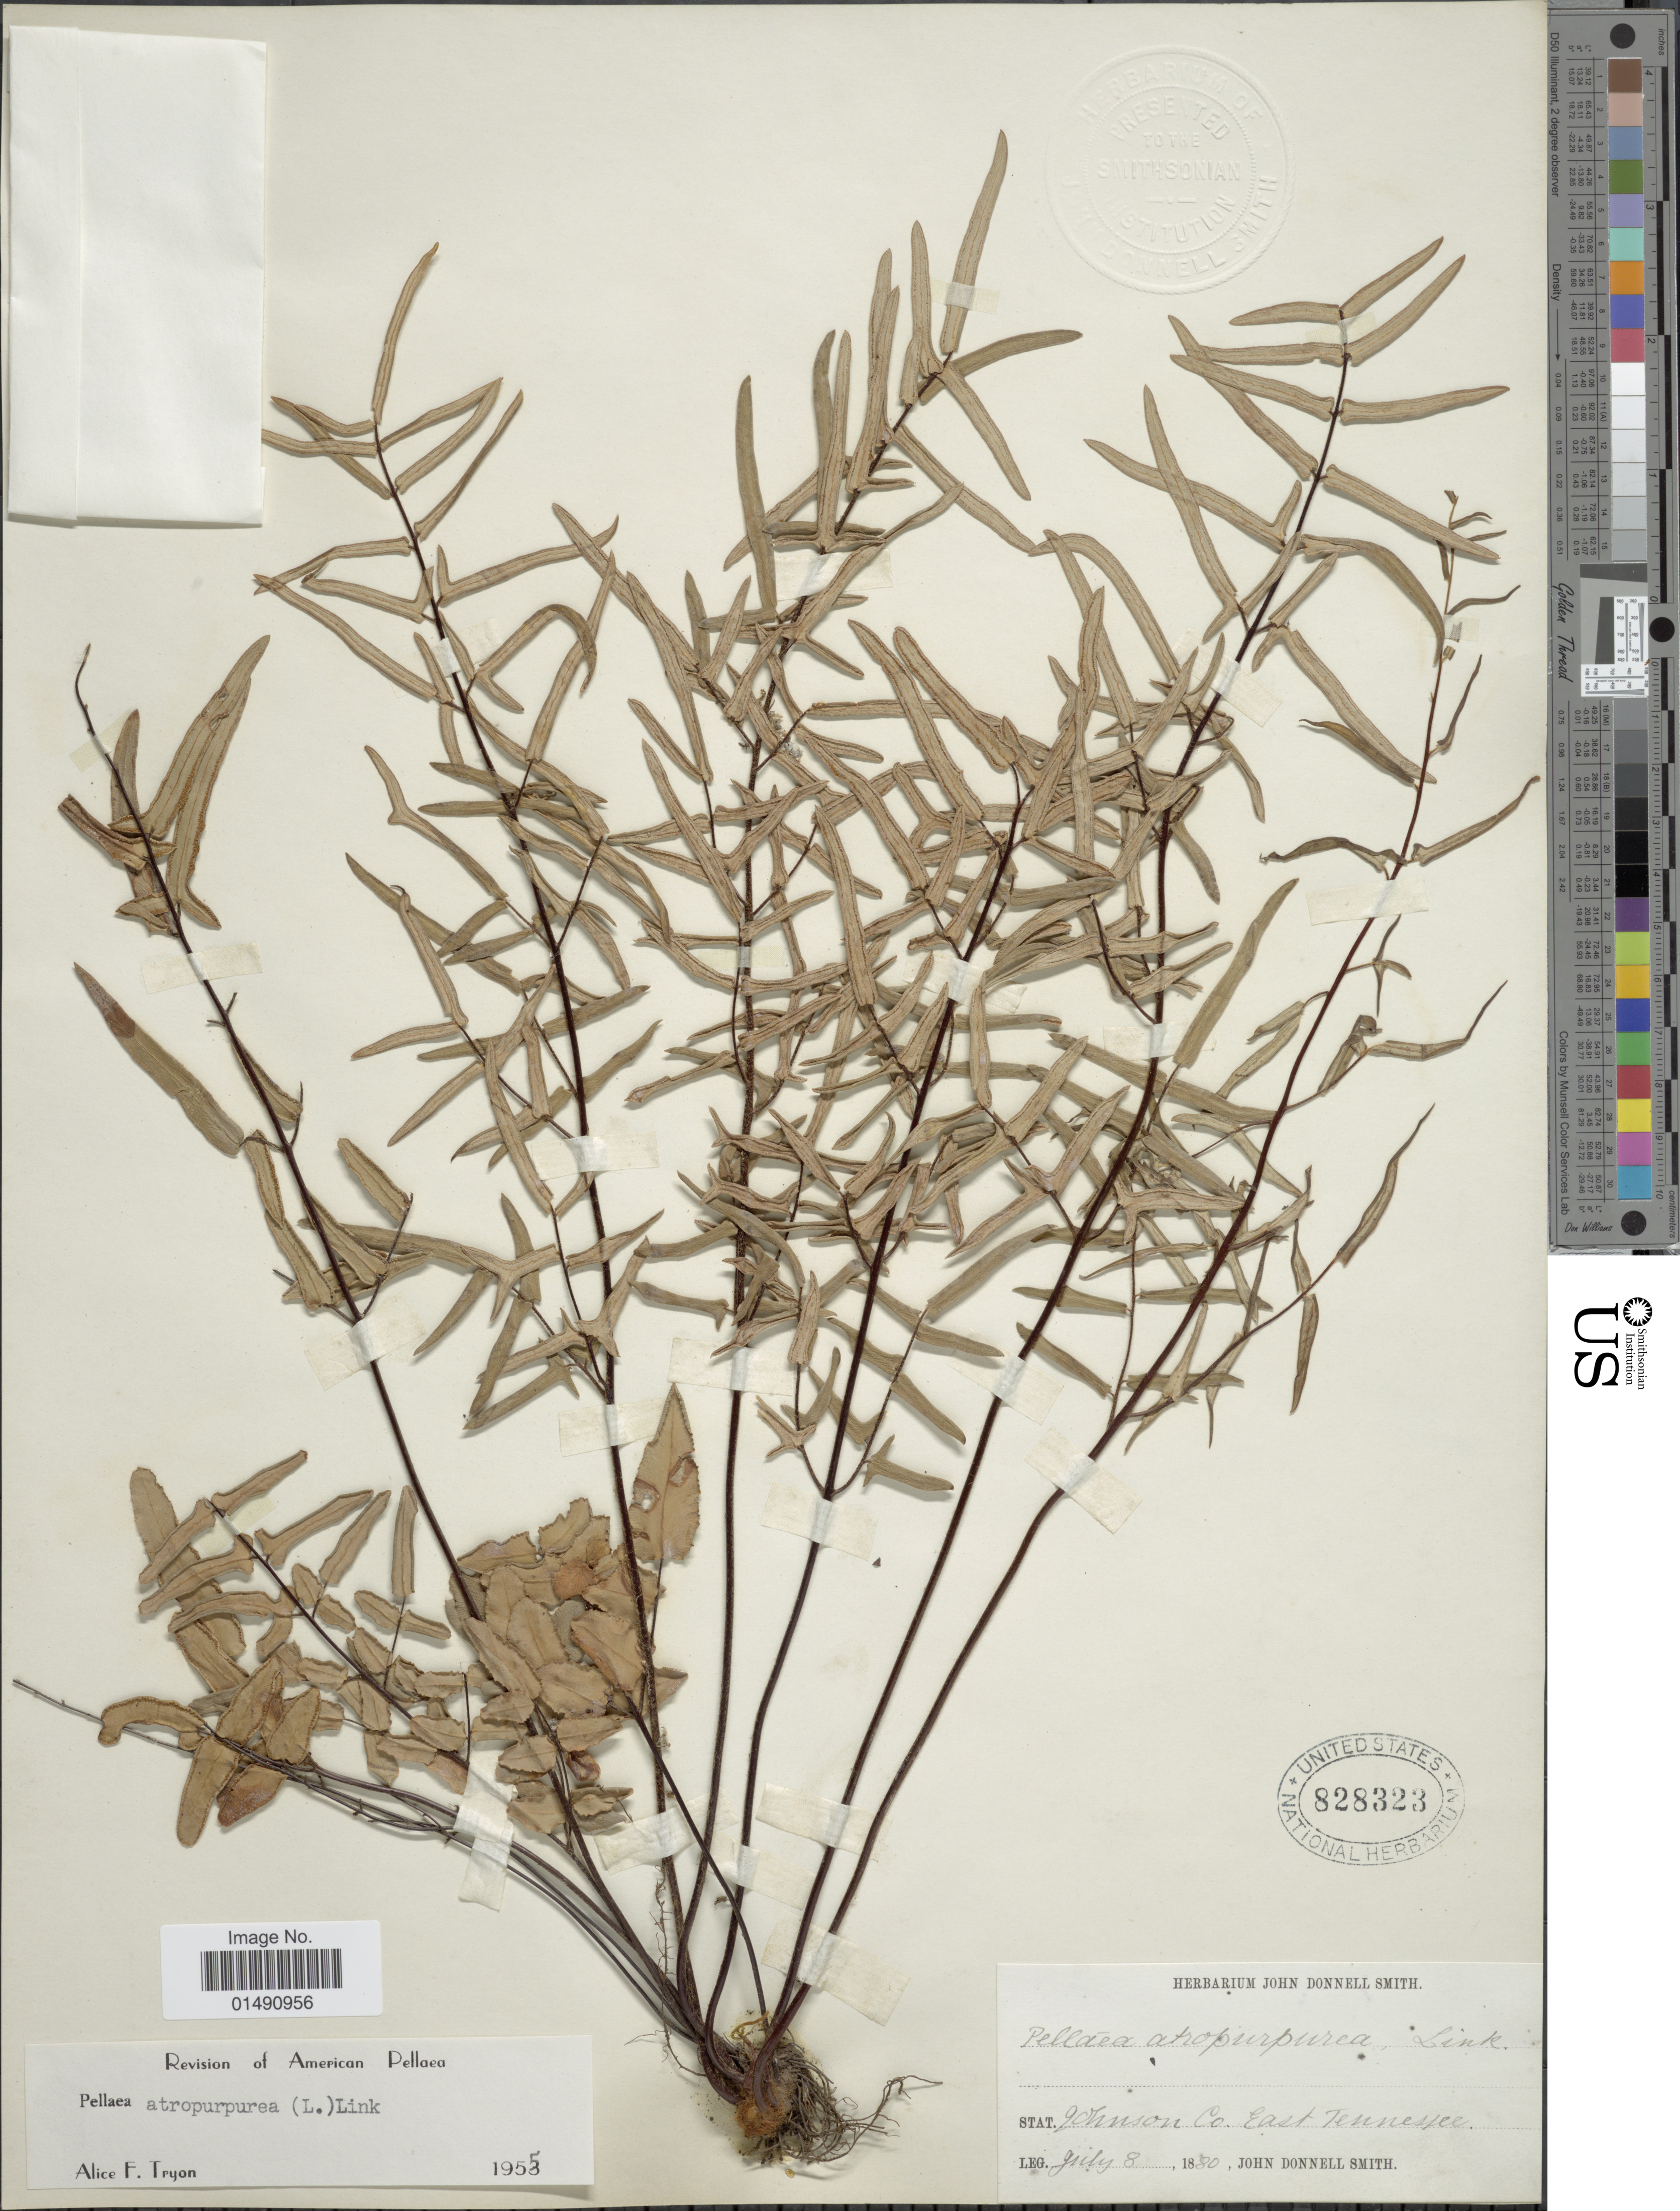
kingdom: Plantae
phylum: Tracheophyta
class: Polypodiopsida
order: Polypodiales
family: Pteridaceae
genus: Pellaea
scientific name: Pellaea atropurpurea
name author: (L.) Link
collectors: J. Donnell Smith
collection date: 1880-07-08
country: United States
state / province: Tennessee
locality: Johnson Co., East Tennessee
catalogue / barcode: US 828323